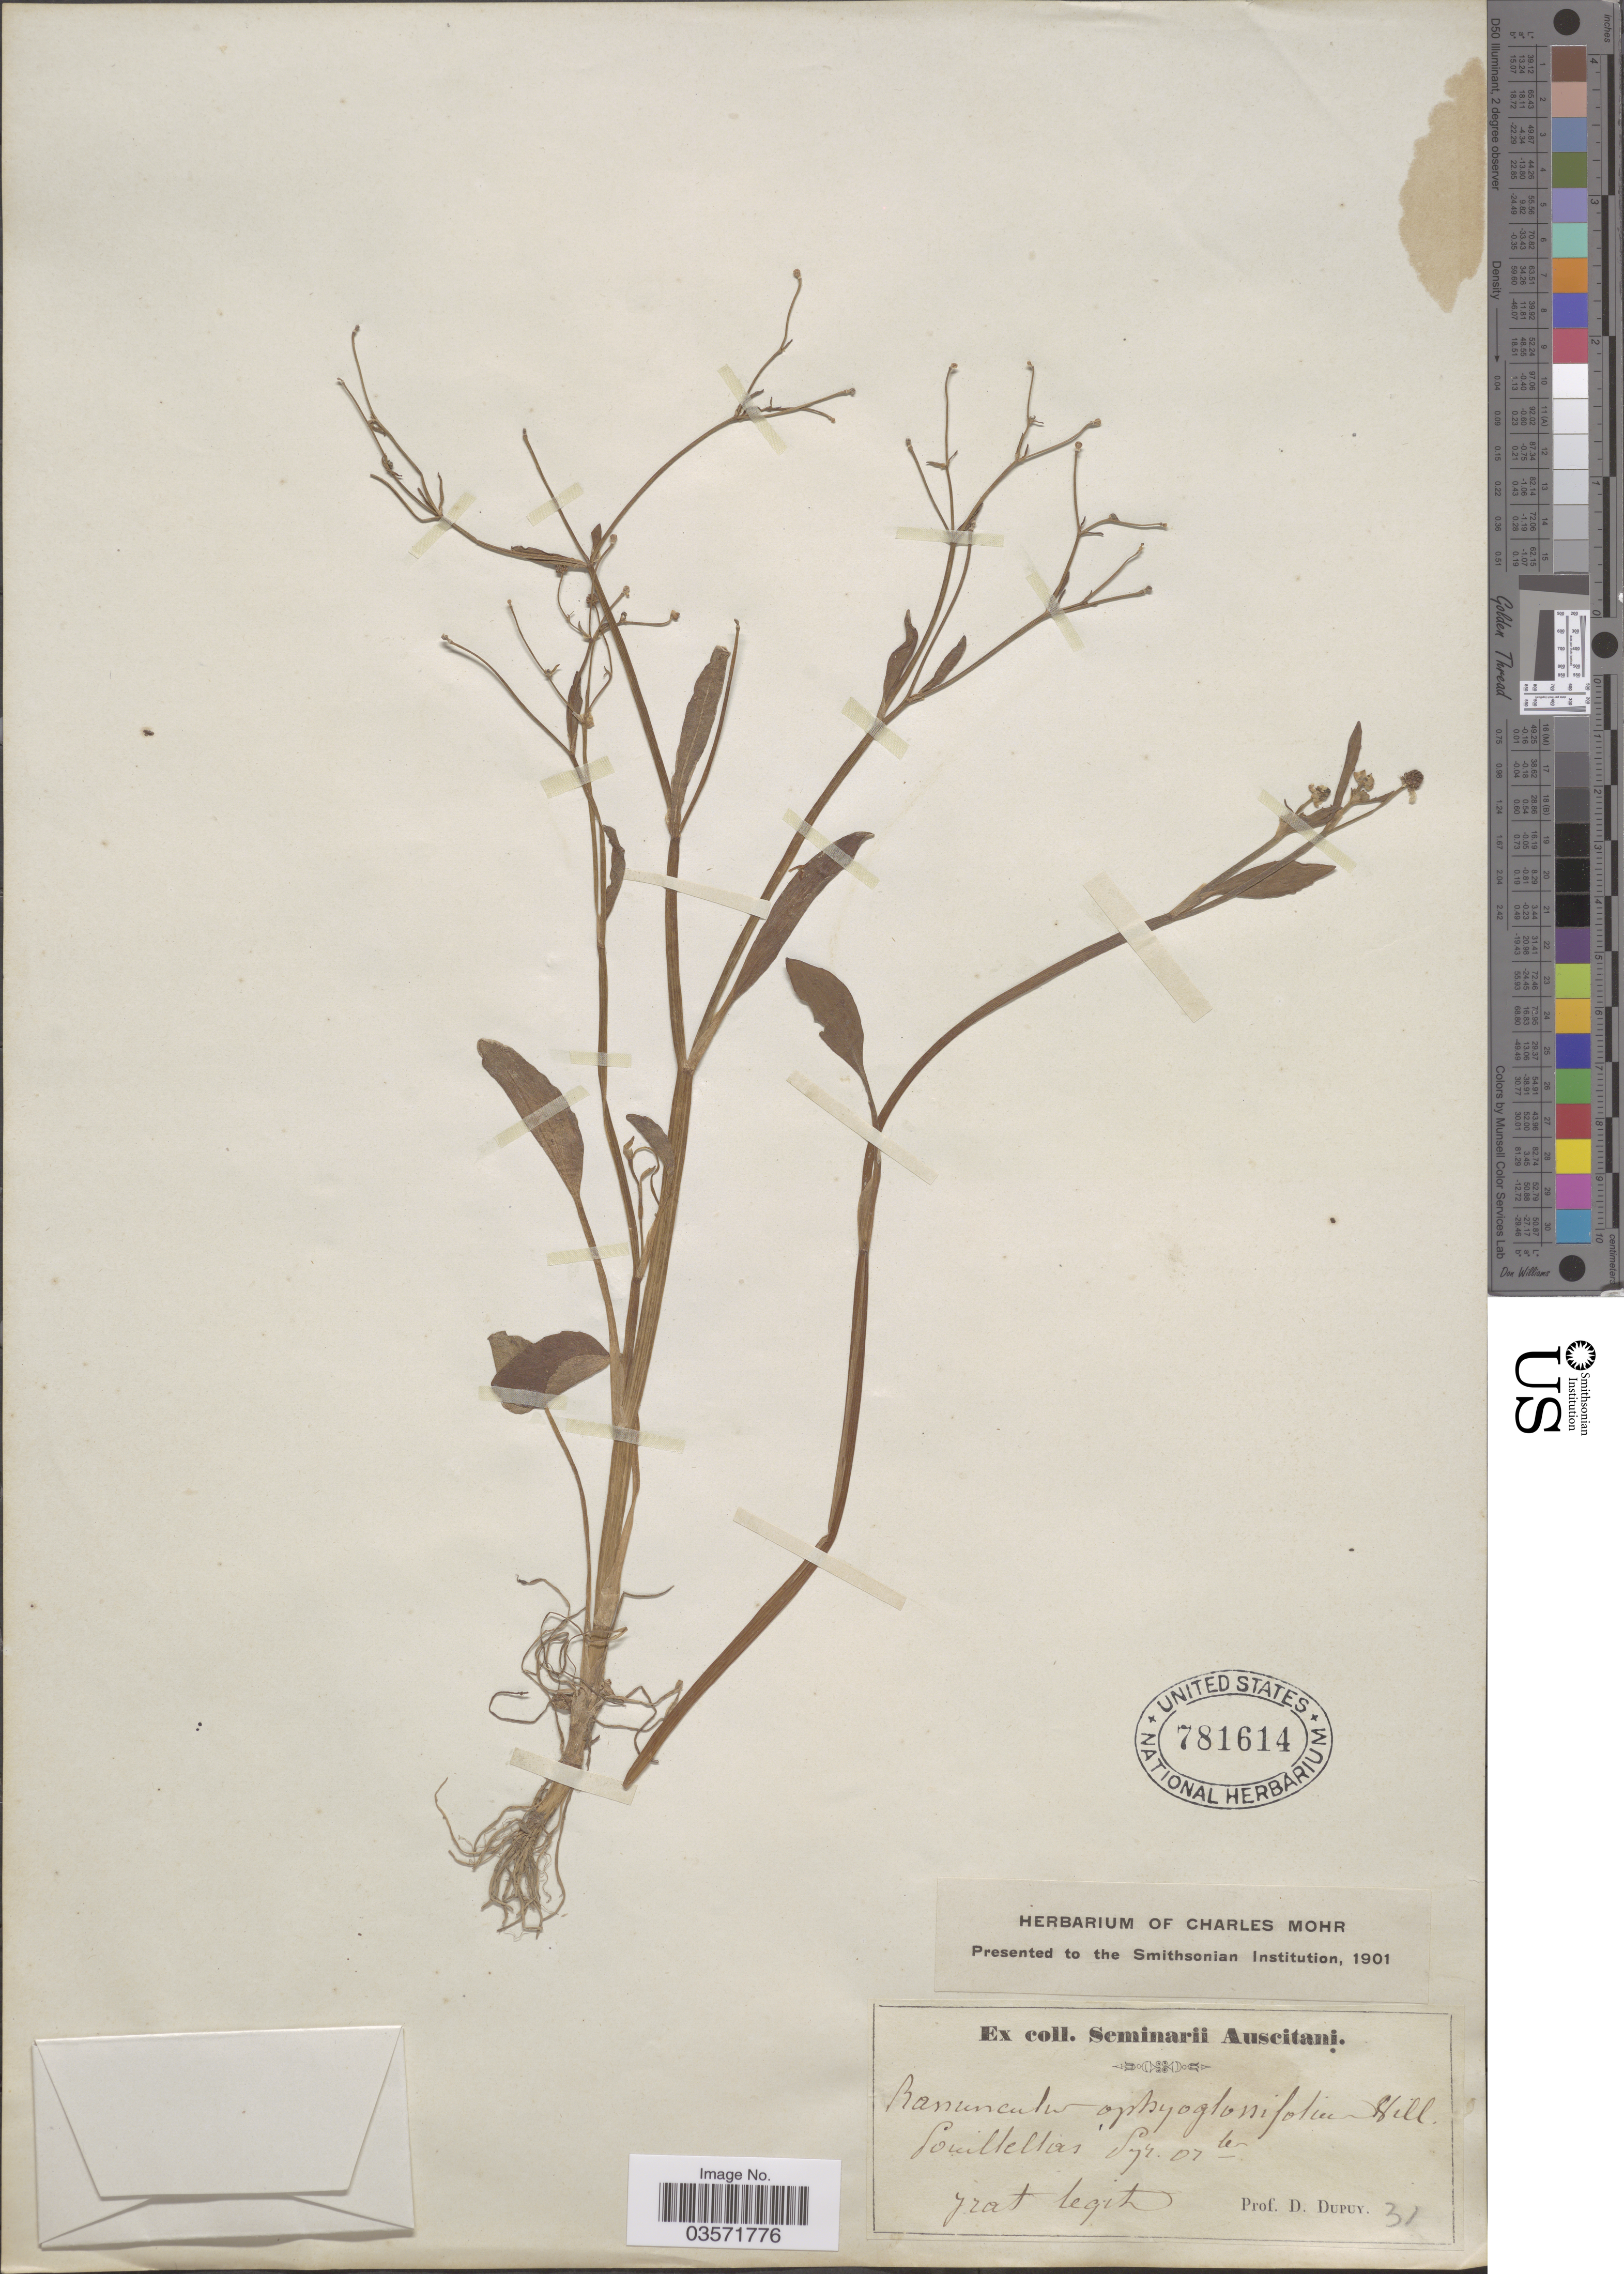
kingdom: Plantae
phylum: Tracheophyta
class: Magnoliopsida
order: Ranunculales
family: Ranunculaceae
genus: Ranunculus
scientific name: Ranunculus ophioglossifolius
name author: Vill.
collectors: D. Du Puy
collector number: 31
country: France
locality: Pouillellas [interpreted] Pyr. orles.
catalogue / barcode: US 781614